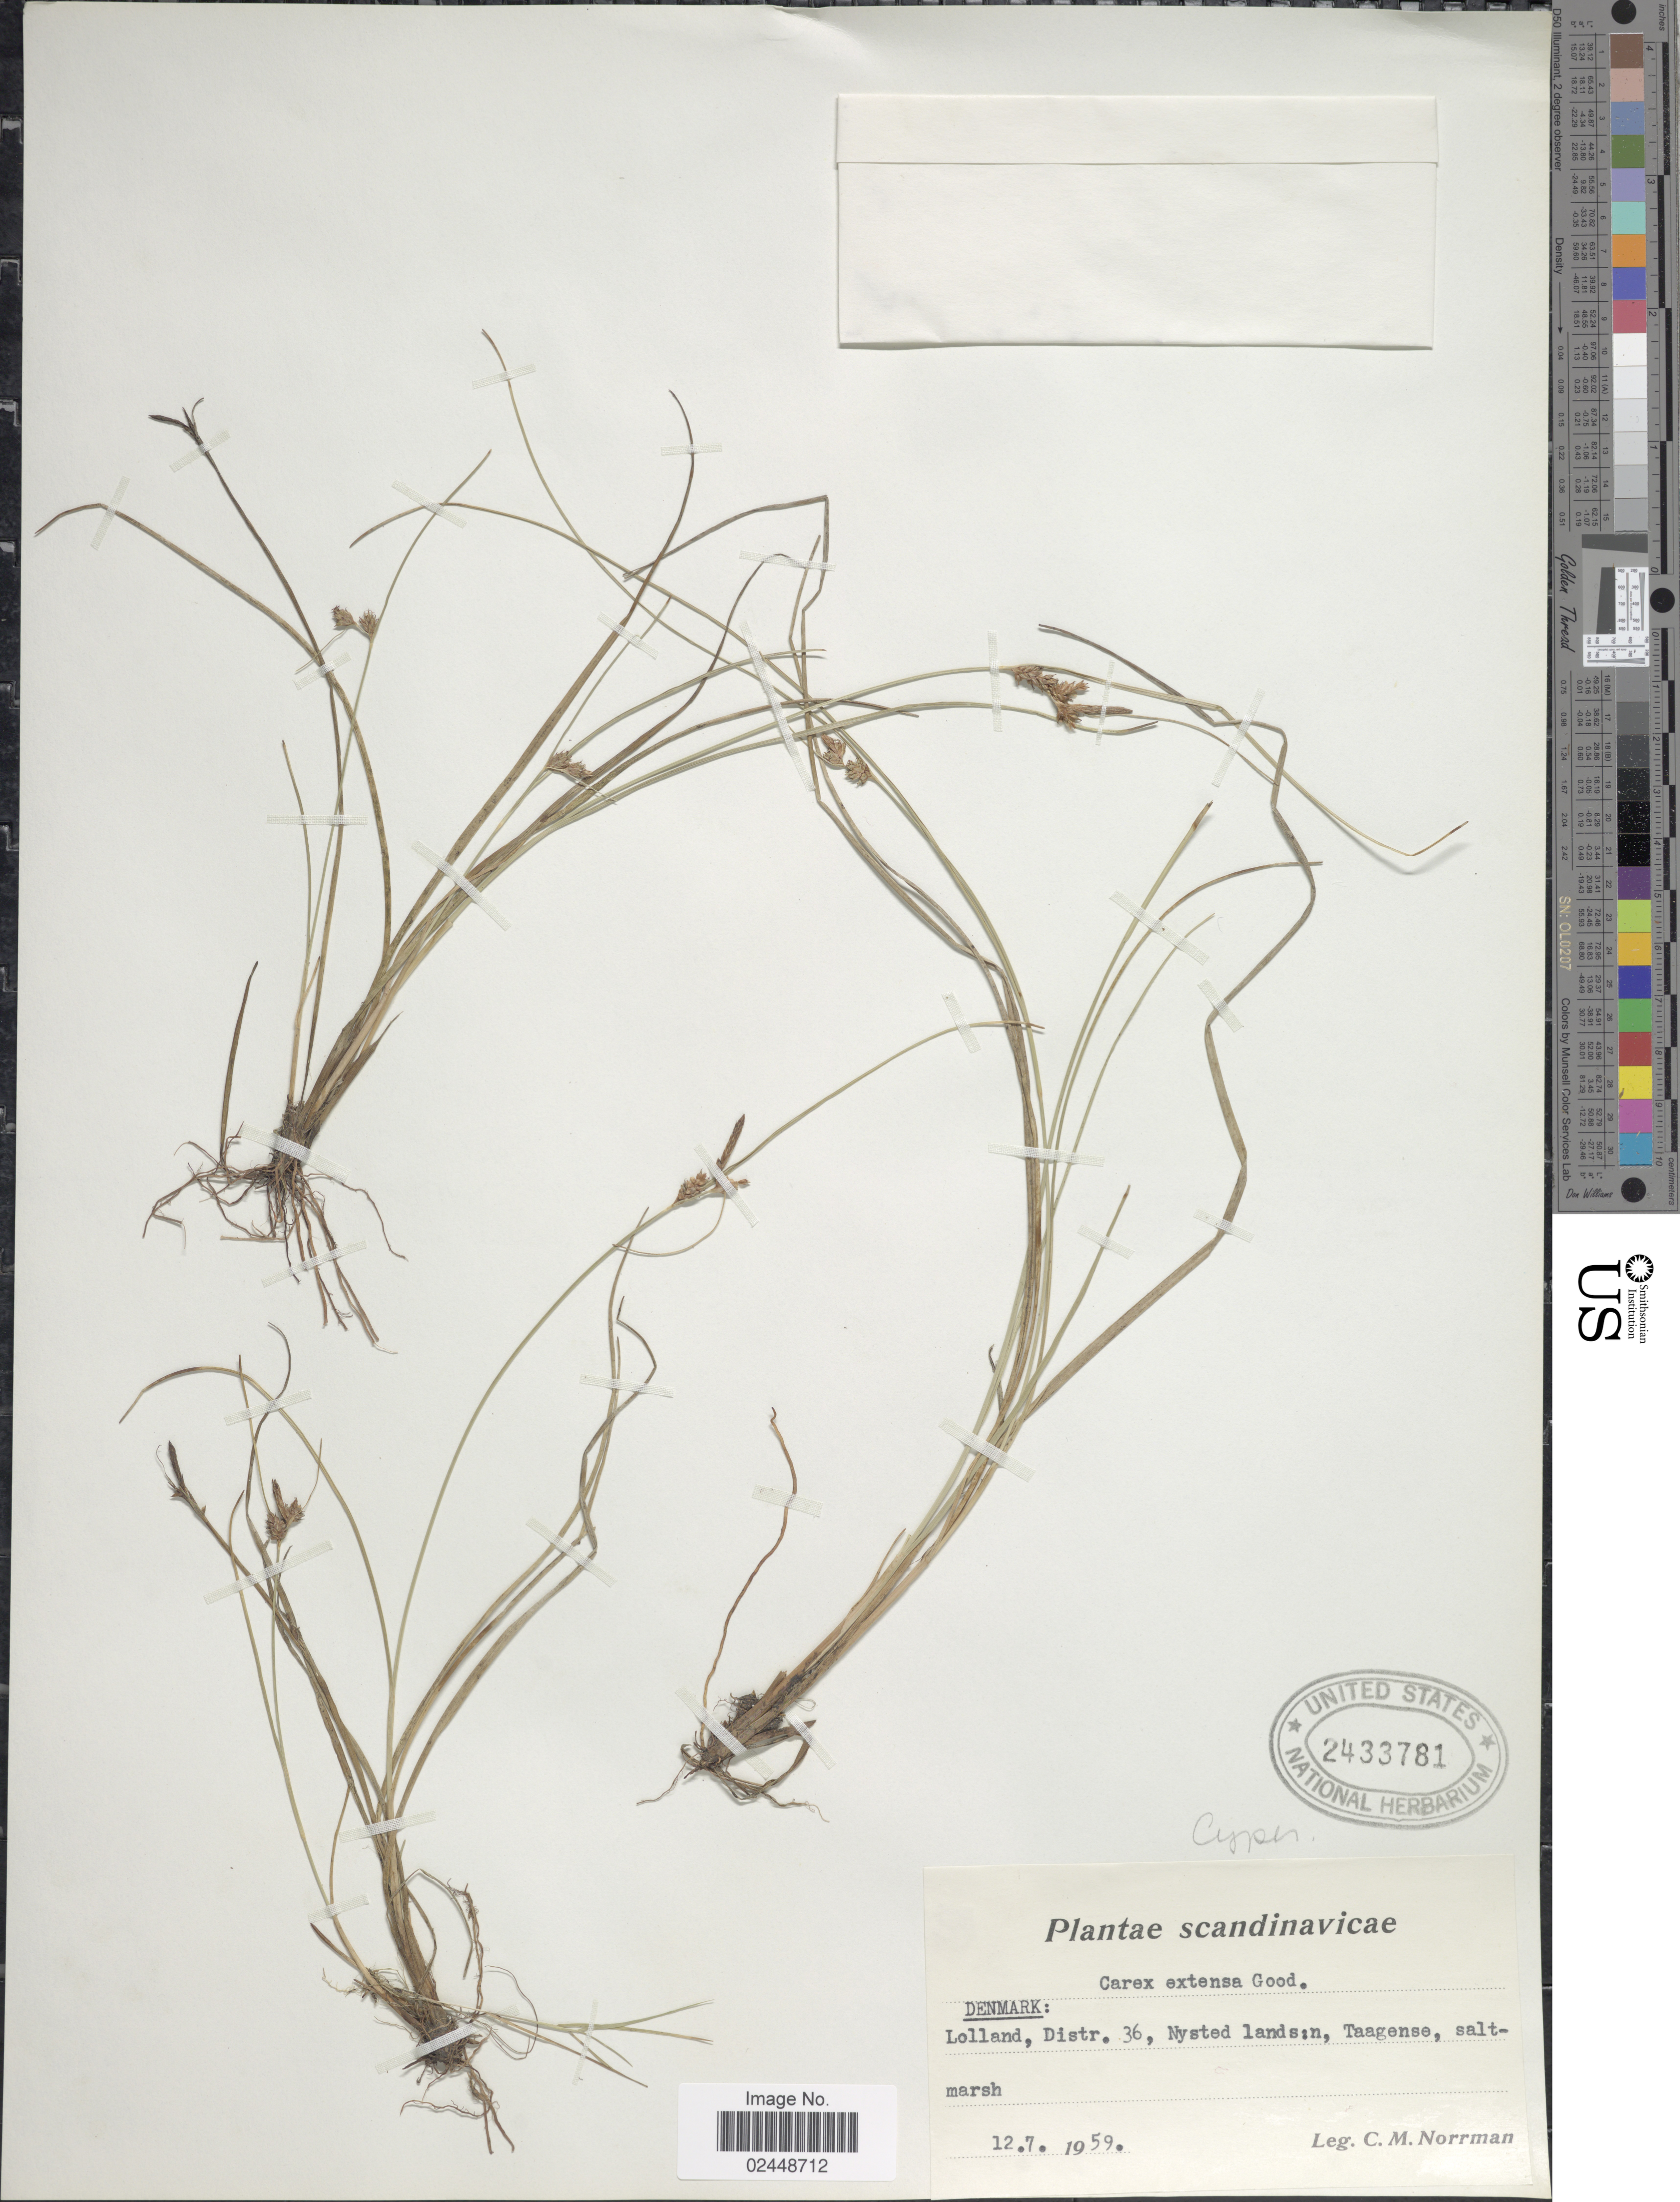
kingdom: Plantae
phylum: Tracheophyta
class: Liliopsida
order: Poales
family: Cyperaceae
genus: Carex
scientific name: Carex extensa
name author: Gooden.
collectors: C. Norrman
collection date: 1959-07-12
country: Denmark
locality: Scandinavicae. Lolland, Distr. 36, ysted Land: n. Taagense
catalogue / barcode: US 2433781